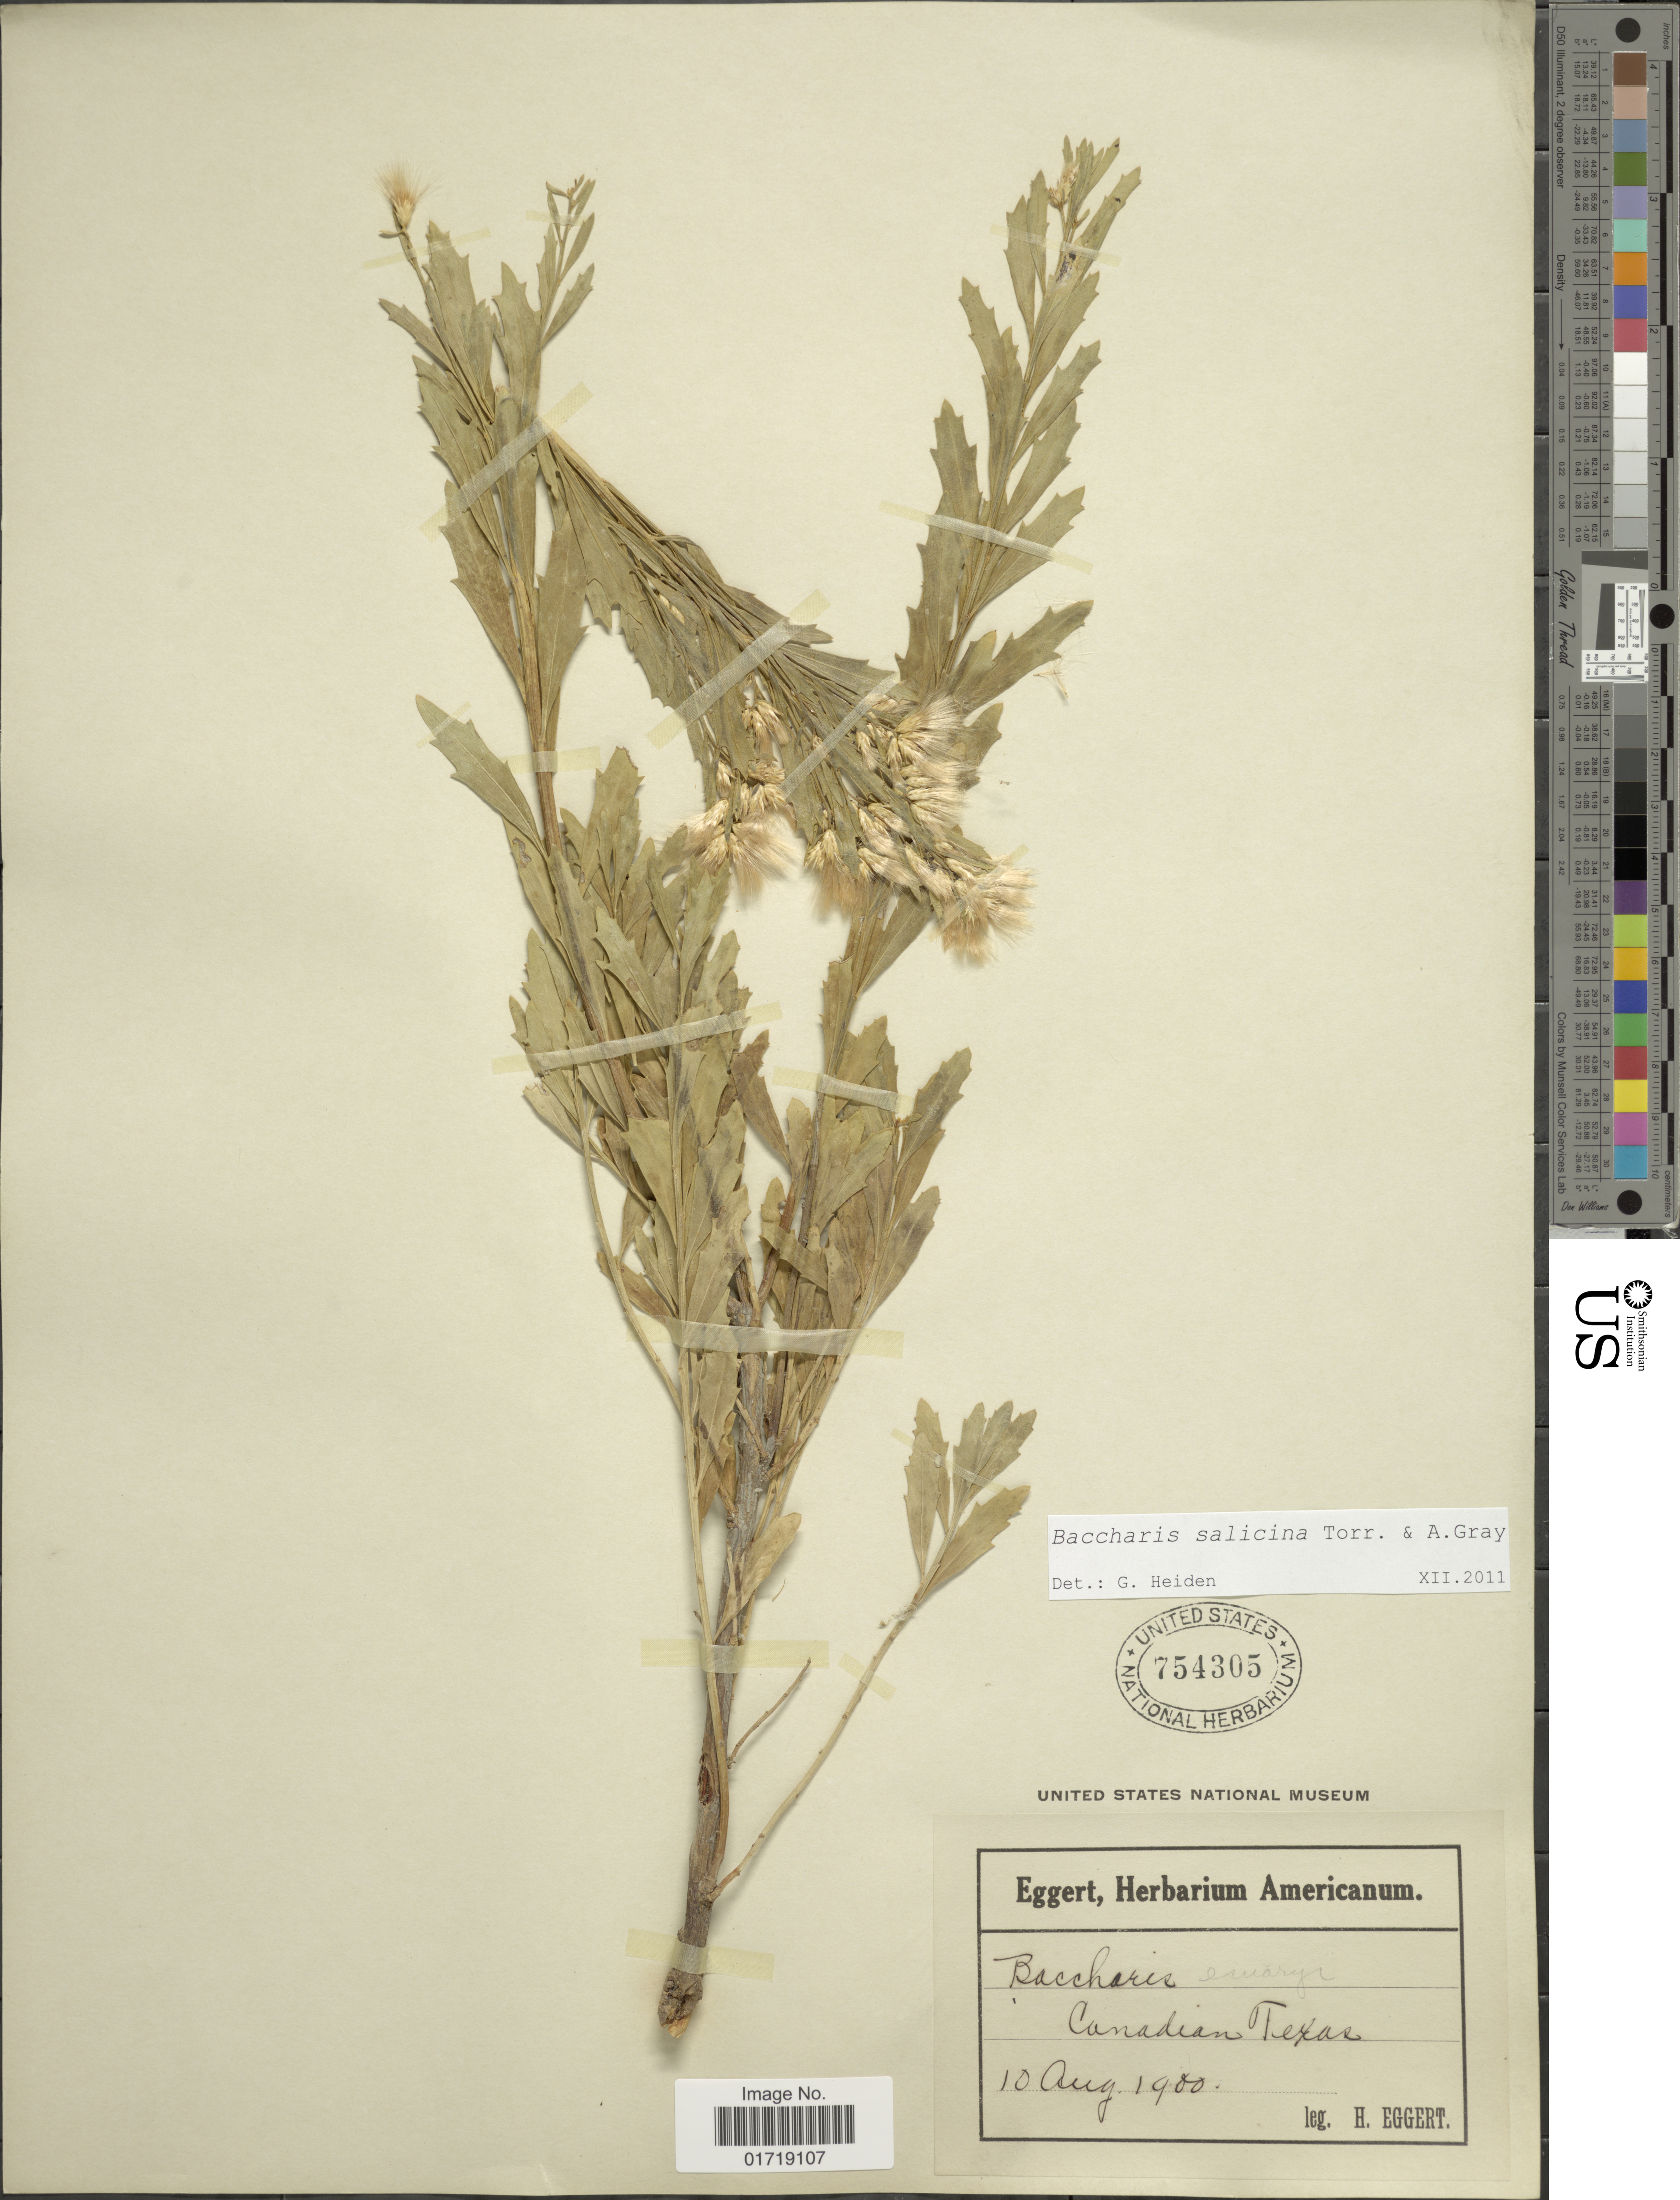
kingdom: Plantae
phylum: Tracheophyta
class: Magnoliopsida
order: Asterales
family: Asteraceae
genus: Baccharis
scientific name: Baccharis salicina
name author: Torr. & A. Gray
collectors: H. Eggert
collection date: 1900-08-10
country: United States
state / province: Texas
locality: Canadian Texas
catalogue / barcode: US 754305